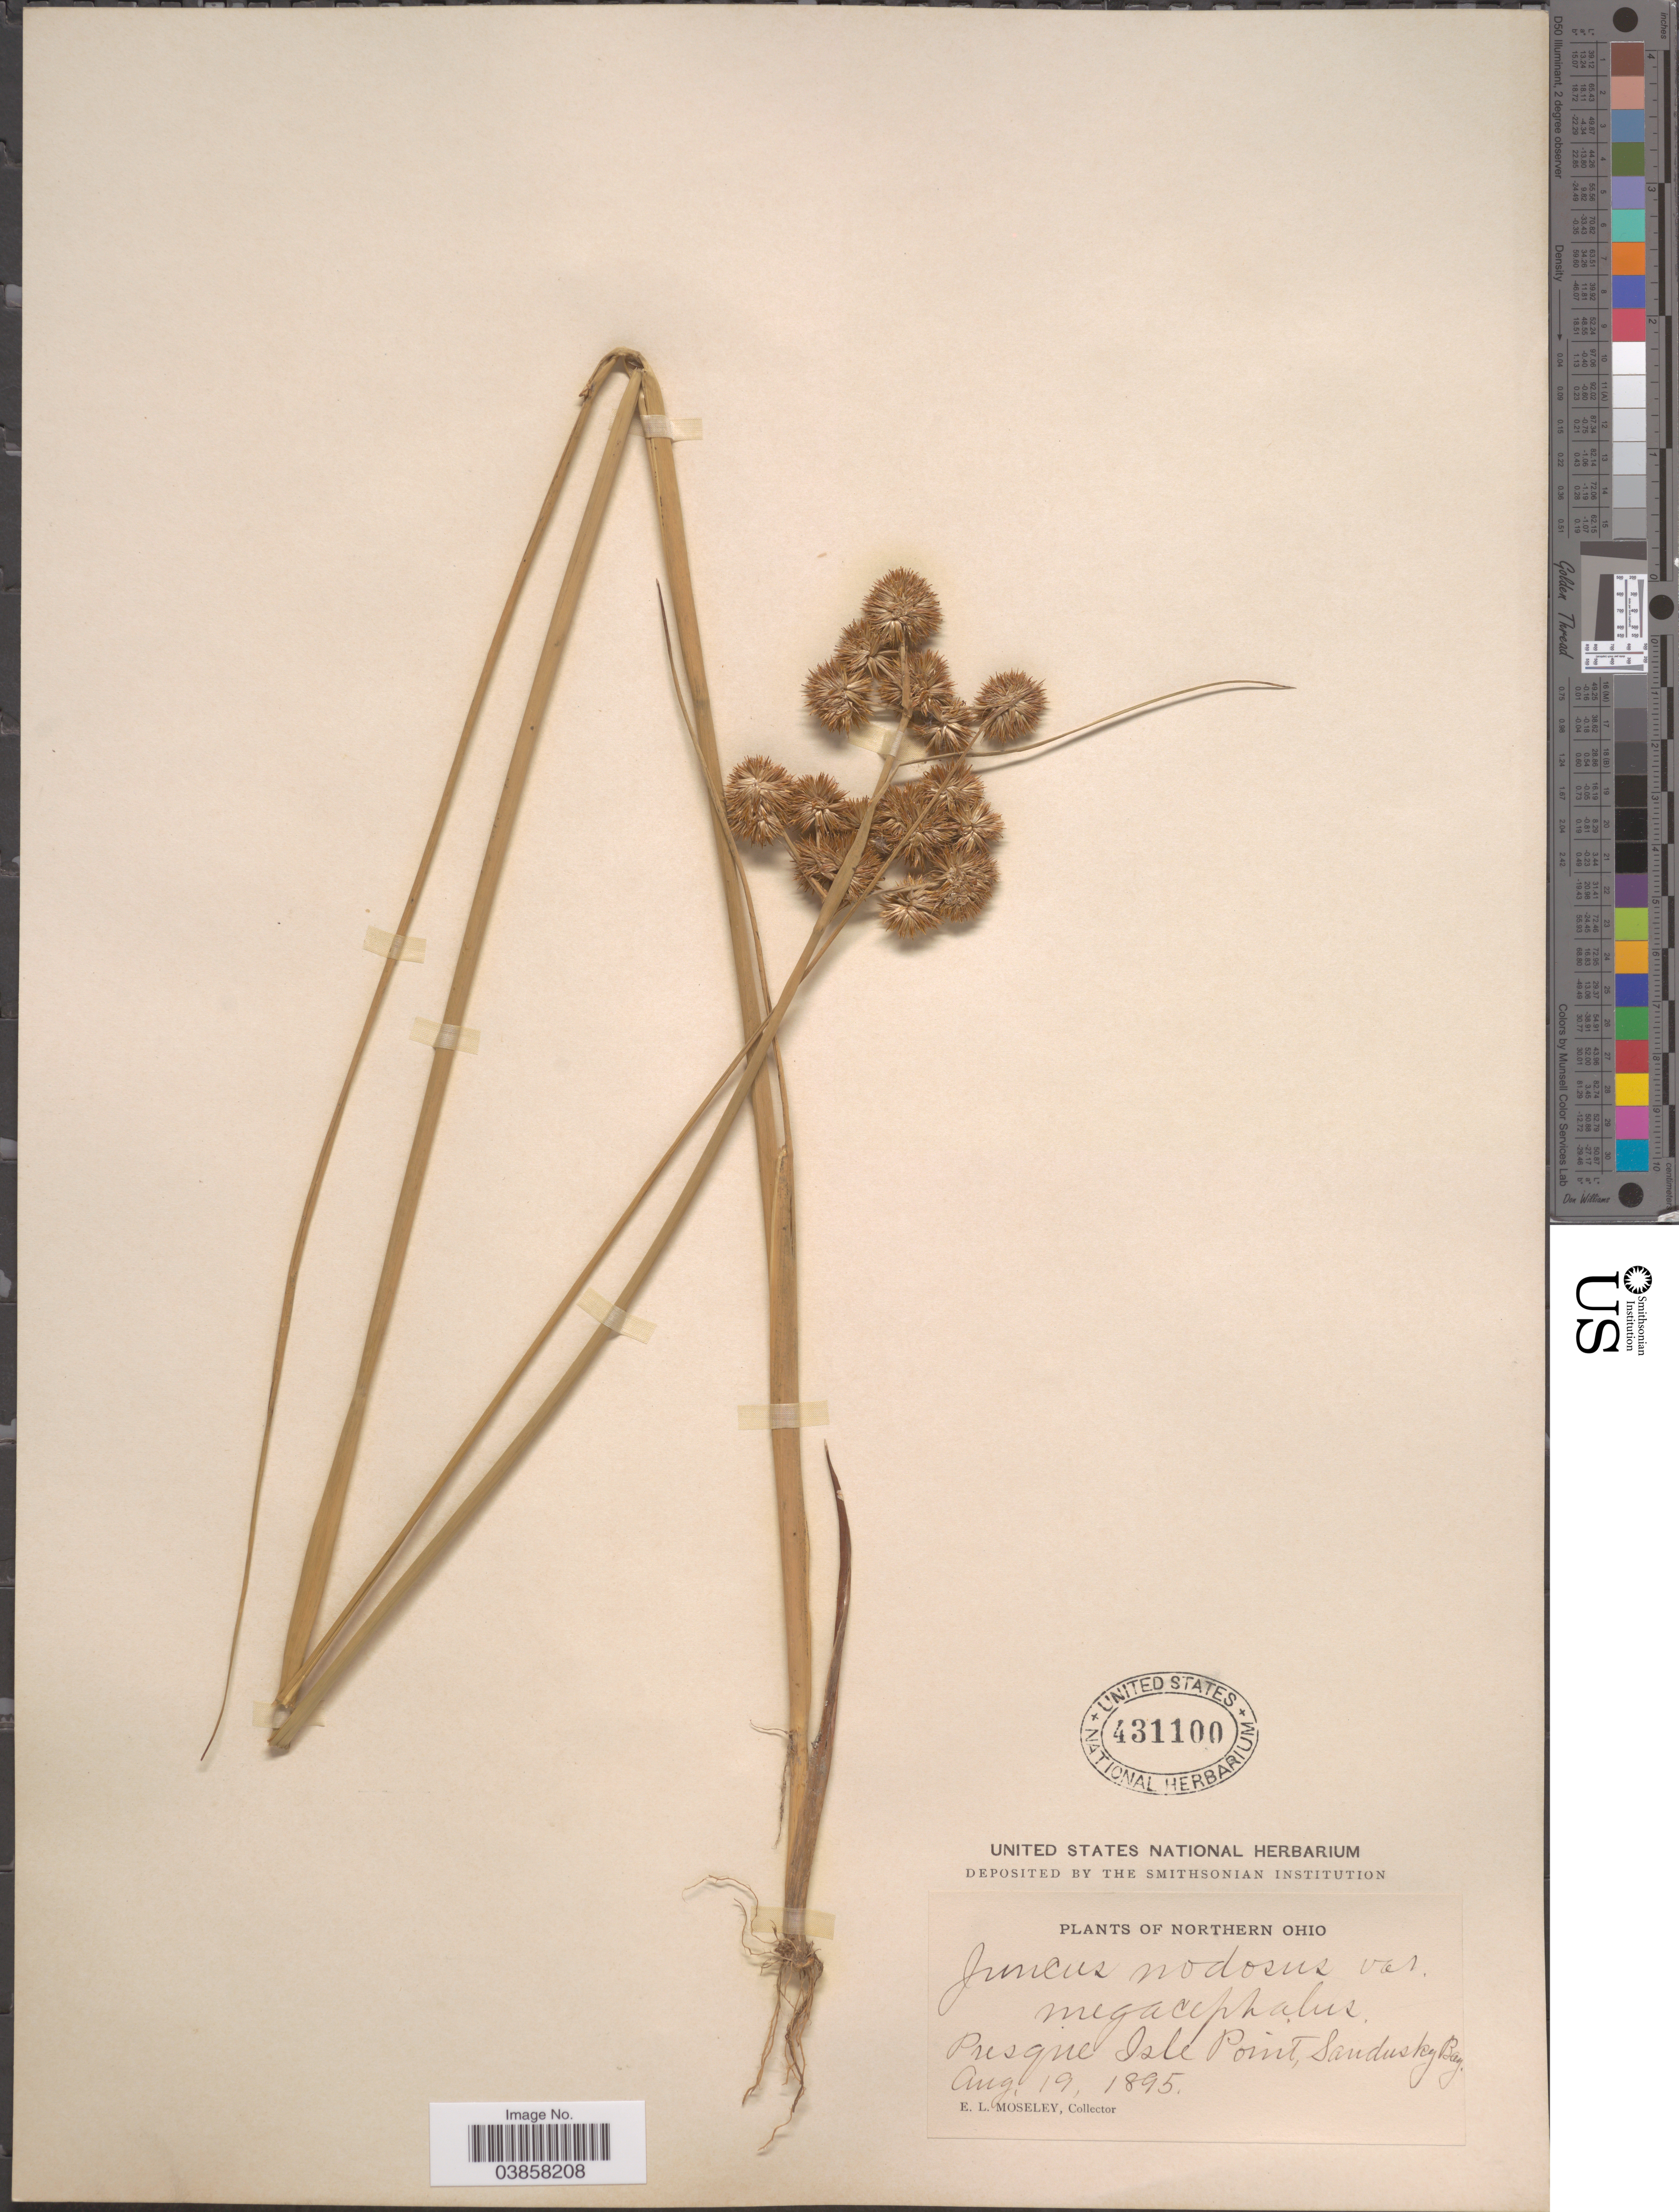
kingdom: Plantae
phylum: Tracheophyta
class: Liliopsida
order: Poales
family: Juncaceae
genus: Juncus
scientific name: Juncus torreyi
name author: Coville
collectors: E. Moseley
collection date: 1895-08-19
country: United States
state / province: Ohio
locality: Northern Ohio. Presque Isle Point, Sandusky Bay.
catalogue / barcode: US 431100